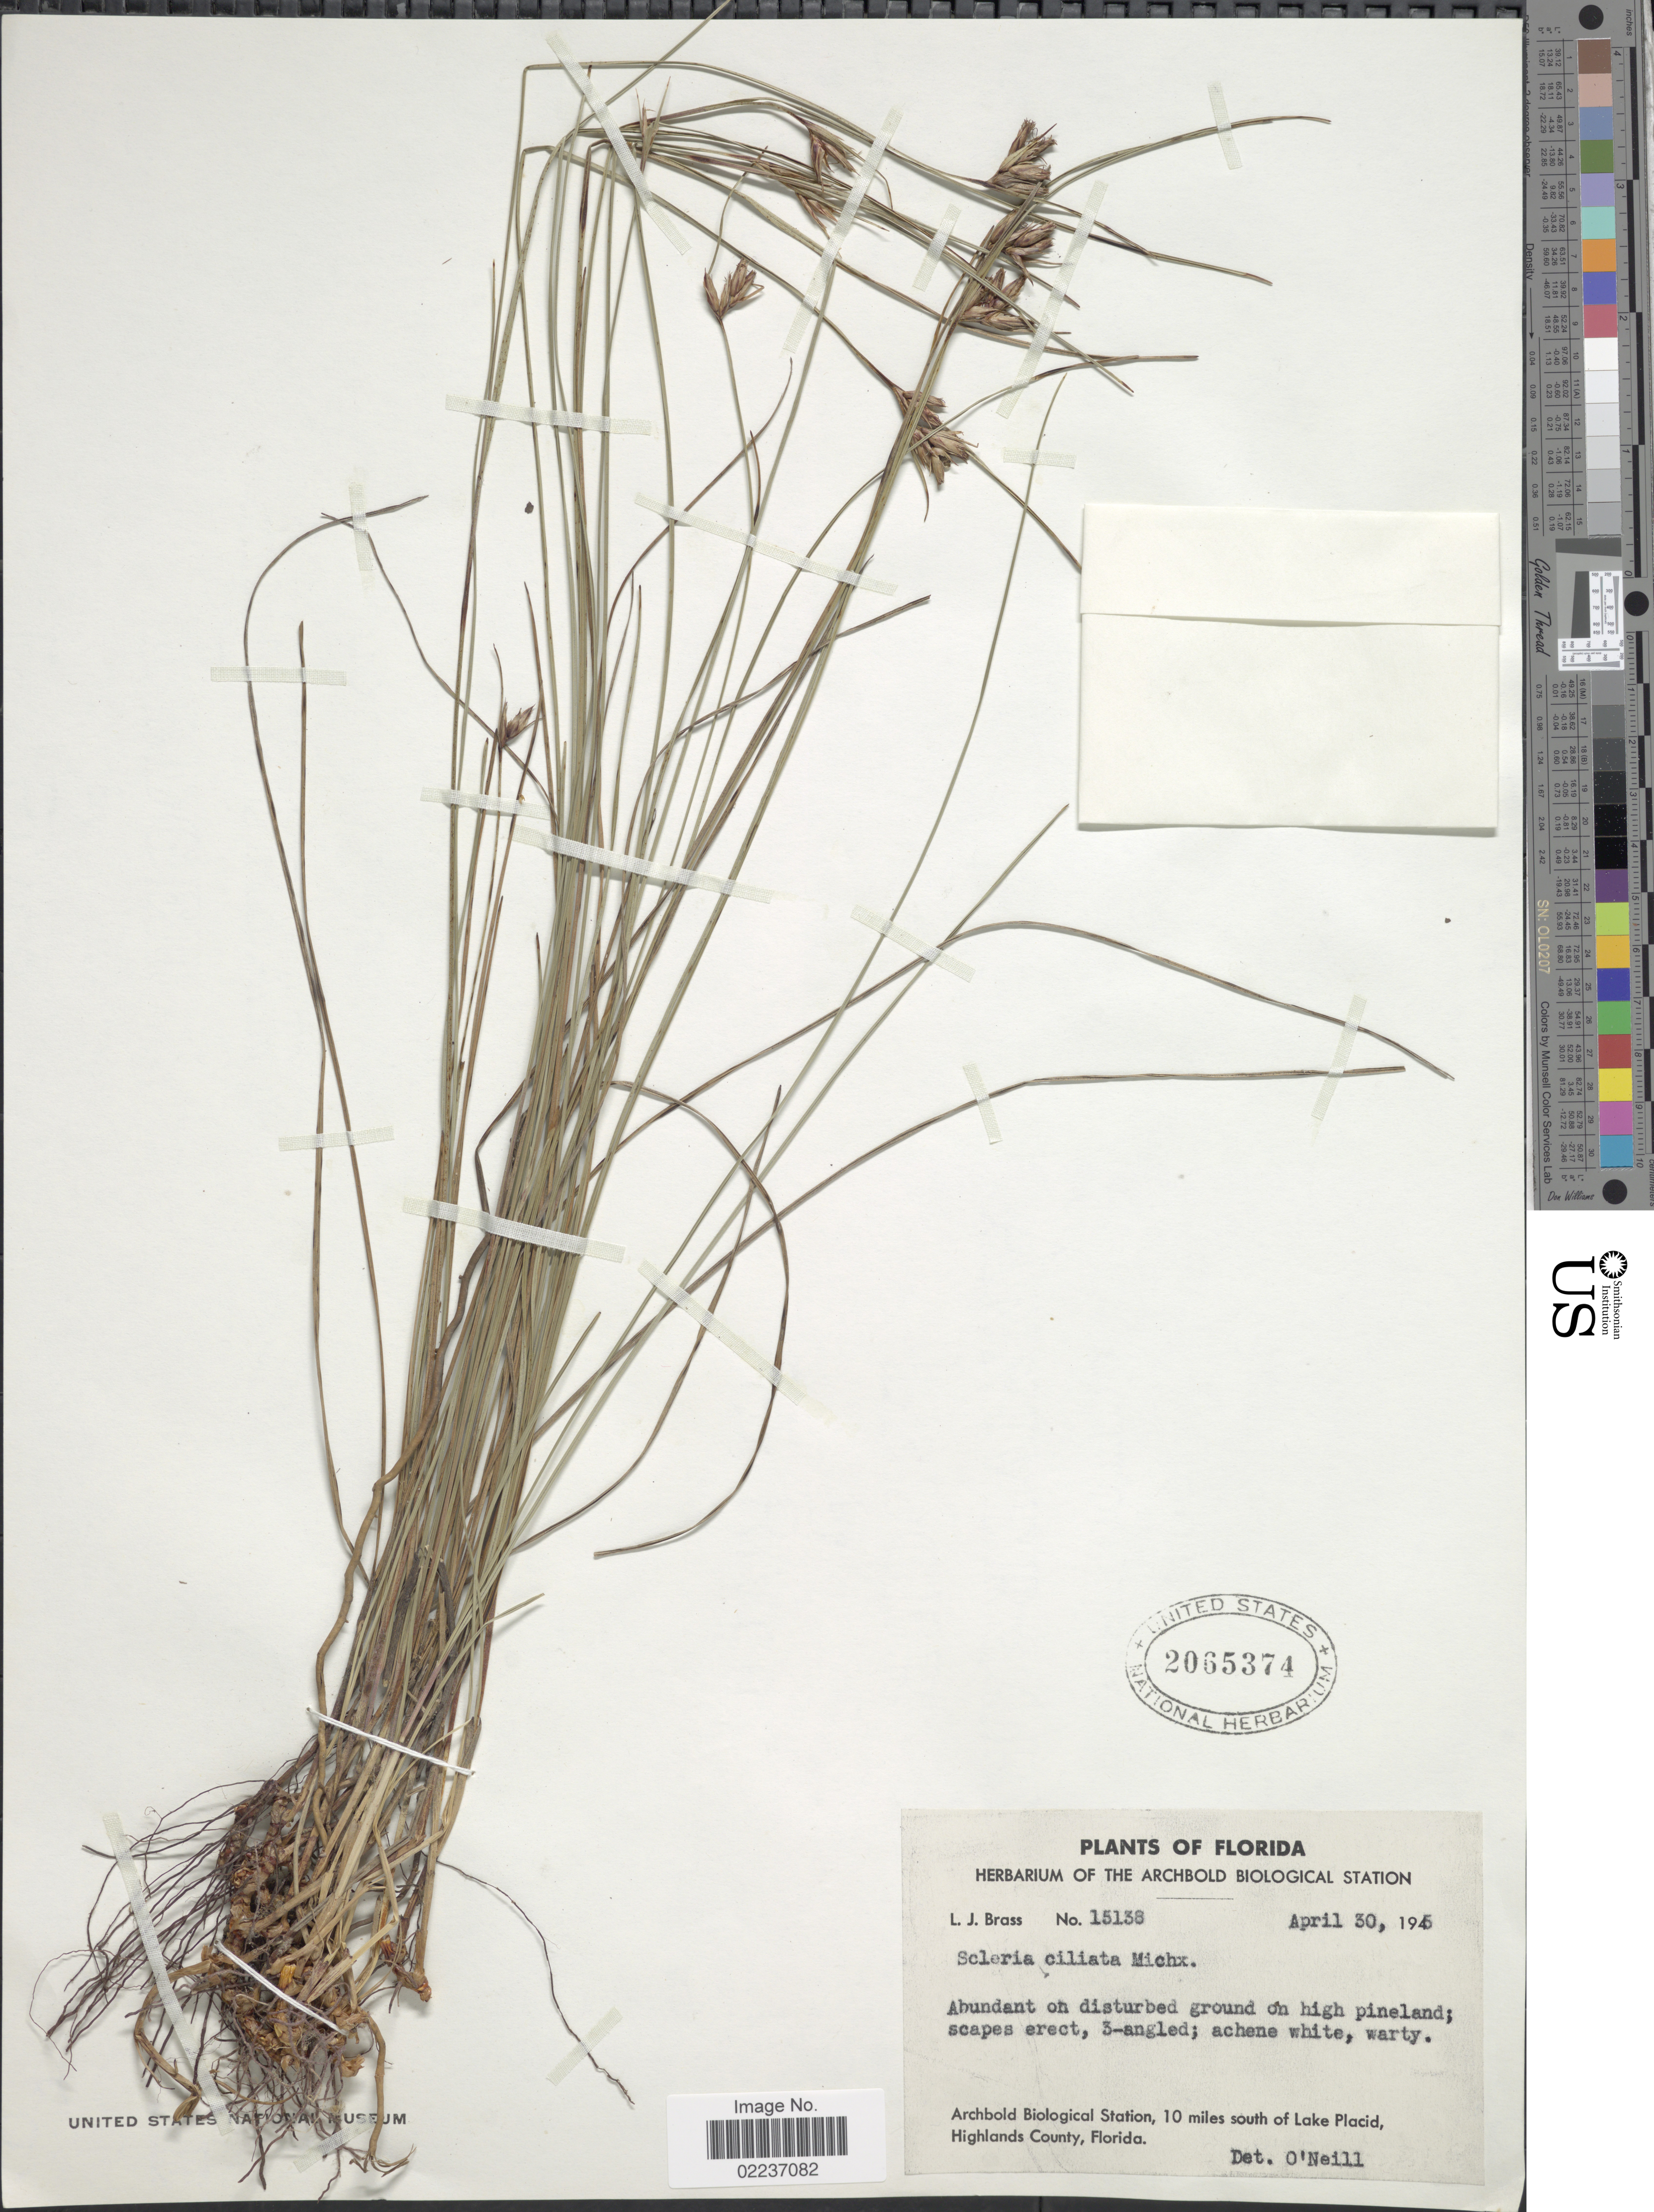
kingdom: Plantae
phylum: Tracheophyta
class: Liliopsida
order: Poales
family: Cyperaceae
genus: Scleria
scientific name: Scleria ciliata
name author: Michx.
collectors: L. J. Brass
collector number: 15138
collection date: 1945-04-30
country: United States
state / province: Florida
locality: Abundant on disturbed ground on high pineland; Archbold Biological Station, 10 miles south of Lake Placid, Highlands County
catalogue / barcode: US 2065374